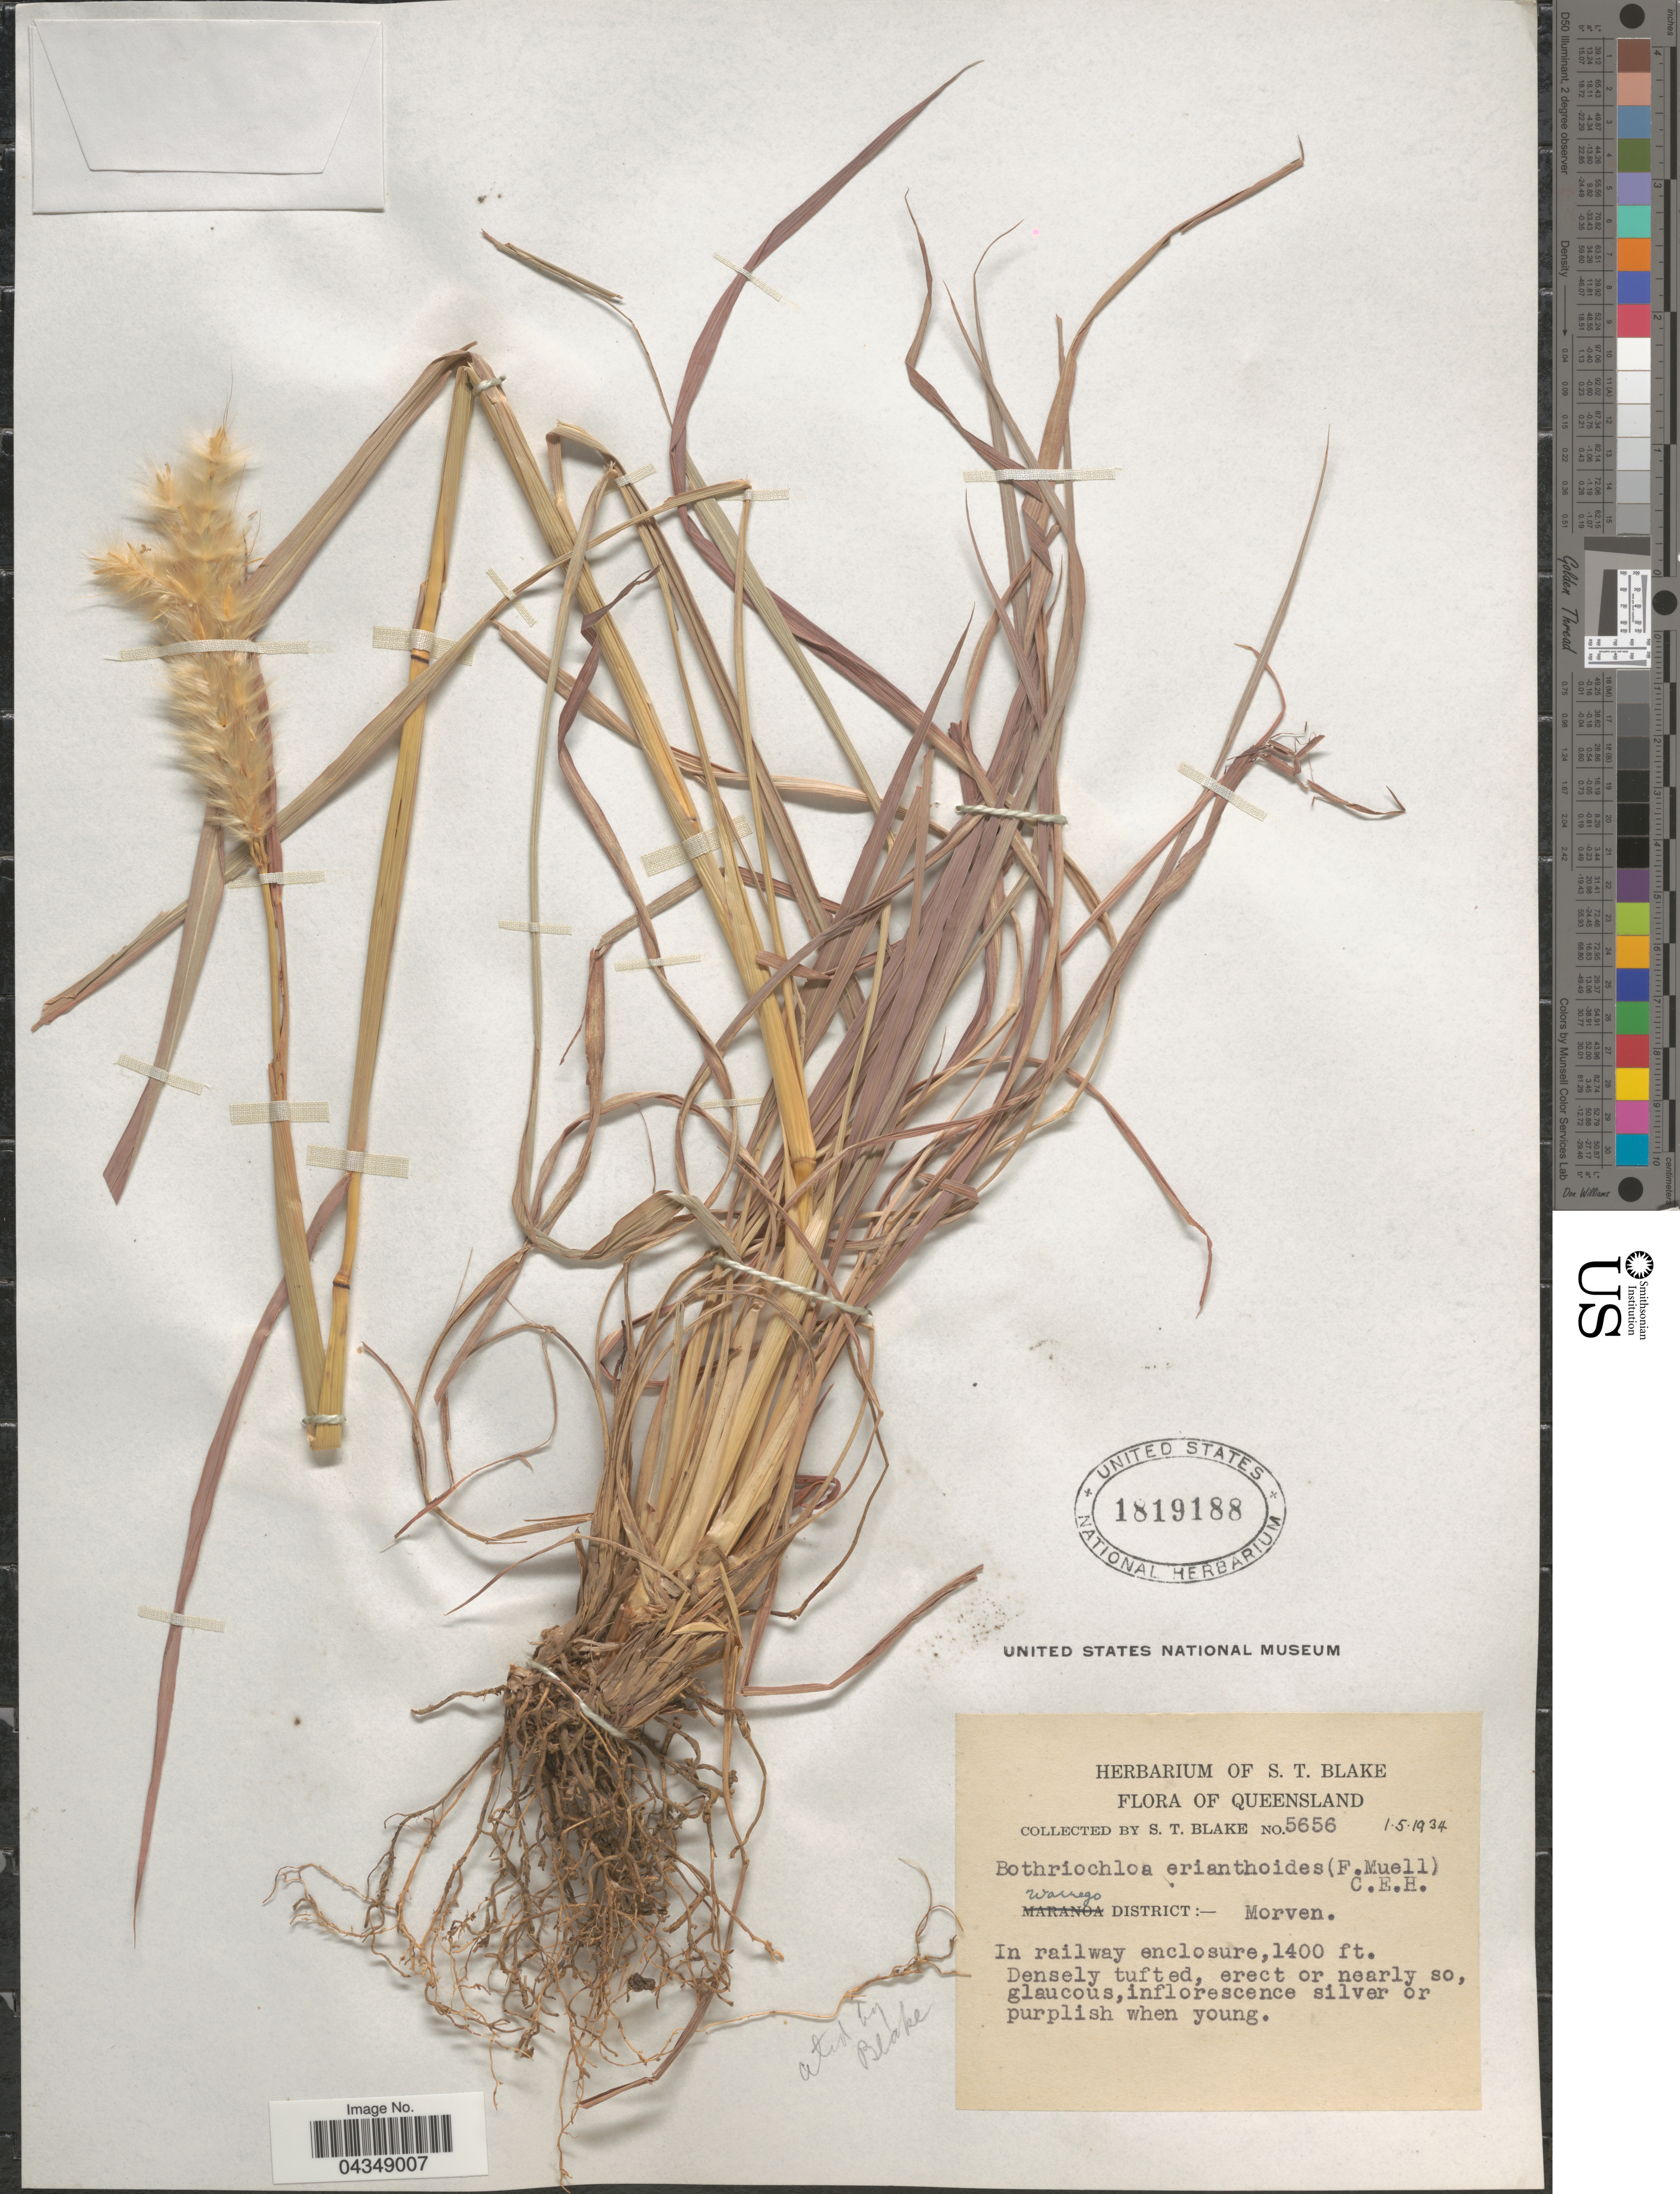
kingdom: Plantae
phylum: Tracheophyta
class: Liliopsida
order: Poales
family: Poaceae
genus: Bothriochloa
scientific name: Bothriochloa erianthoides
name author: (F. Muell.) C. E. Hubb.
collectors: S. T. Blake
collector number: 5656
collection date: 1934-05-01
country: Australia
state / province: Queensland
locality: Warrego District:- Morven. In railway enclosure.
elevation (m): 427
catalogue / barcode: US 1819188